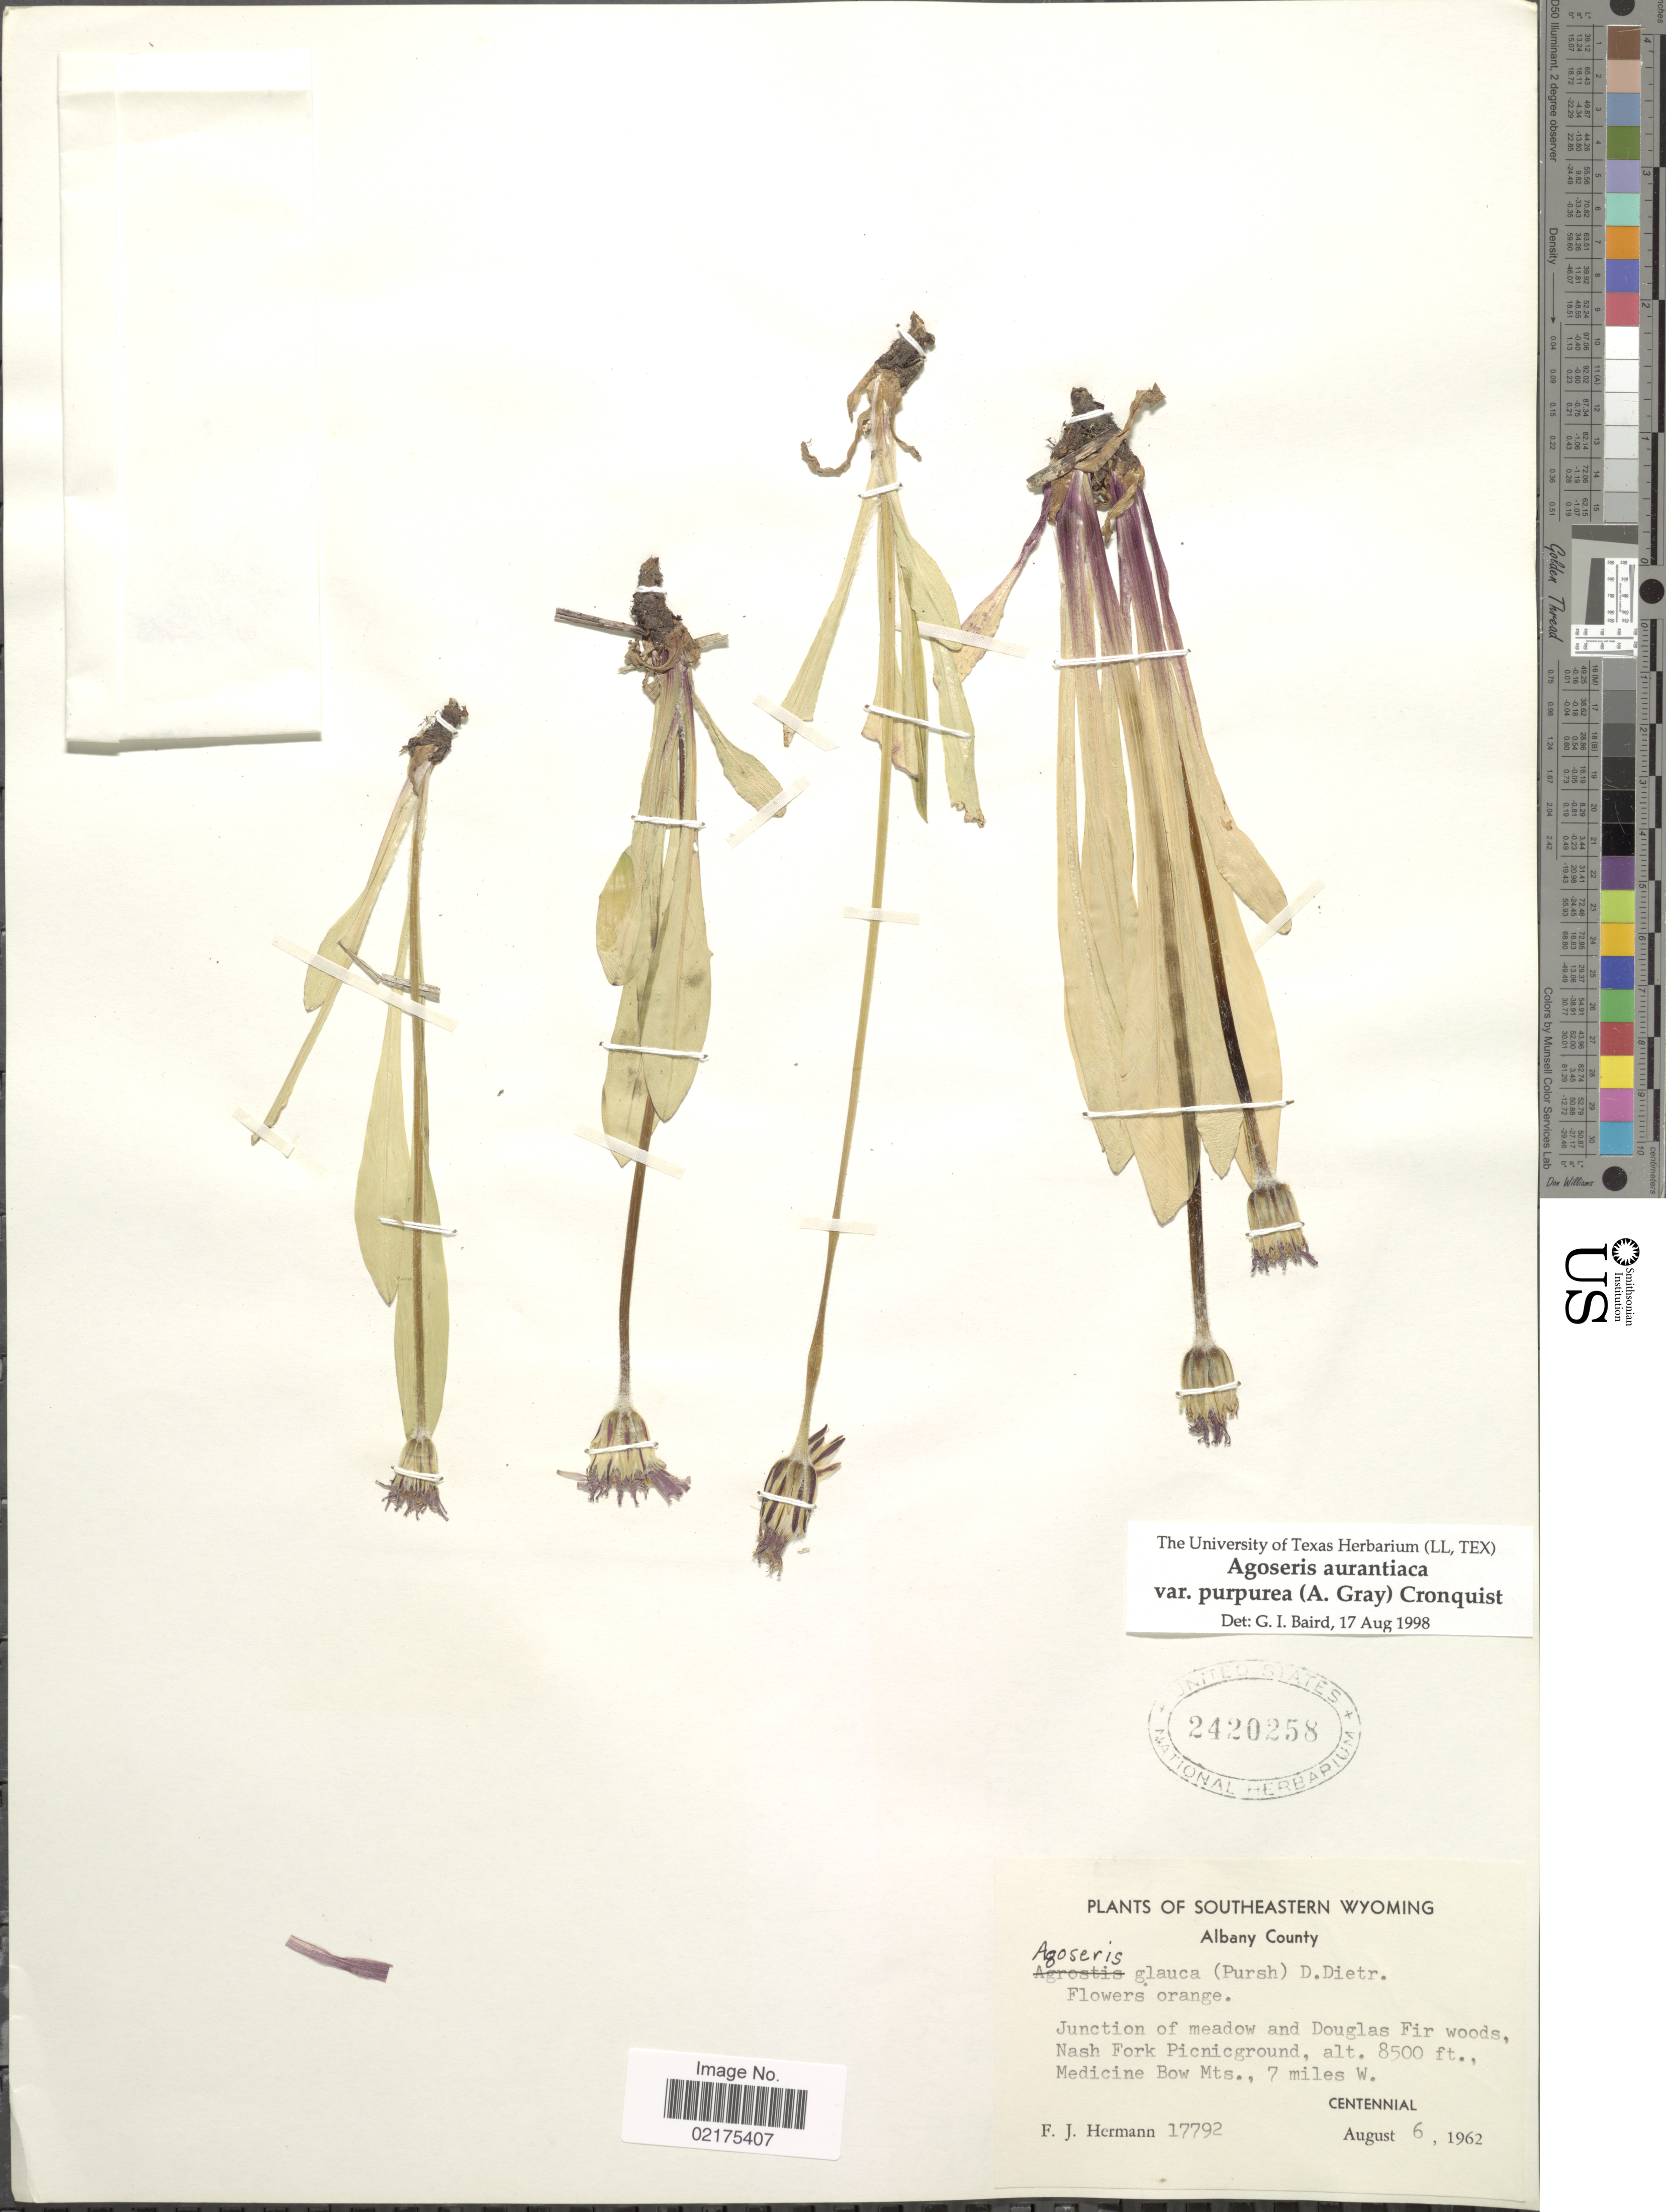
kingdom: Plantae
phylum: Tracheophyta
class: Magnoliopsida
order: Asterales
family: Asteraceae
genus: Agoseris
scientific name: Agoseris aurantiaca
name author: (Hook.) Greene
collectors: F. J. Hermann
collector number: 17792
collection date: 1962-08-06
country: United States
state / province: Wyoming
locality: Southeastern Wyoming, Albany County, Junction of meadow and Douglas Fir Woods, Nash Fork Picnicground, Medicine Bow Mts., 7 miles W. Centennial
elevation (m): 2591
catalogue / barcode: US 2420258